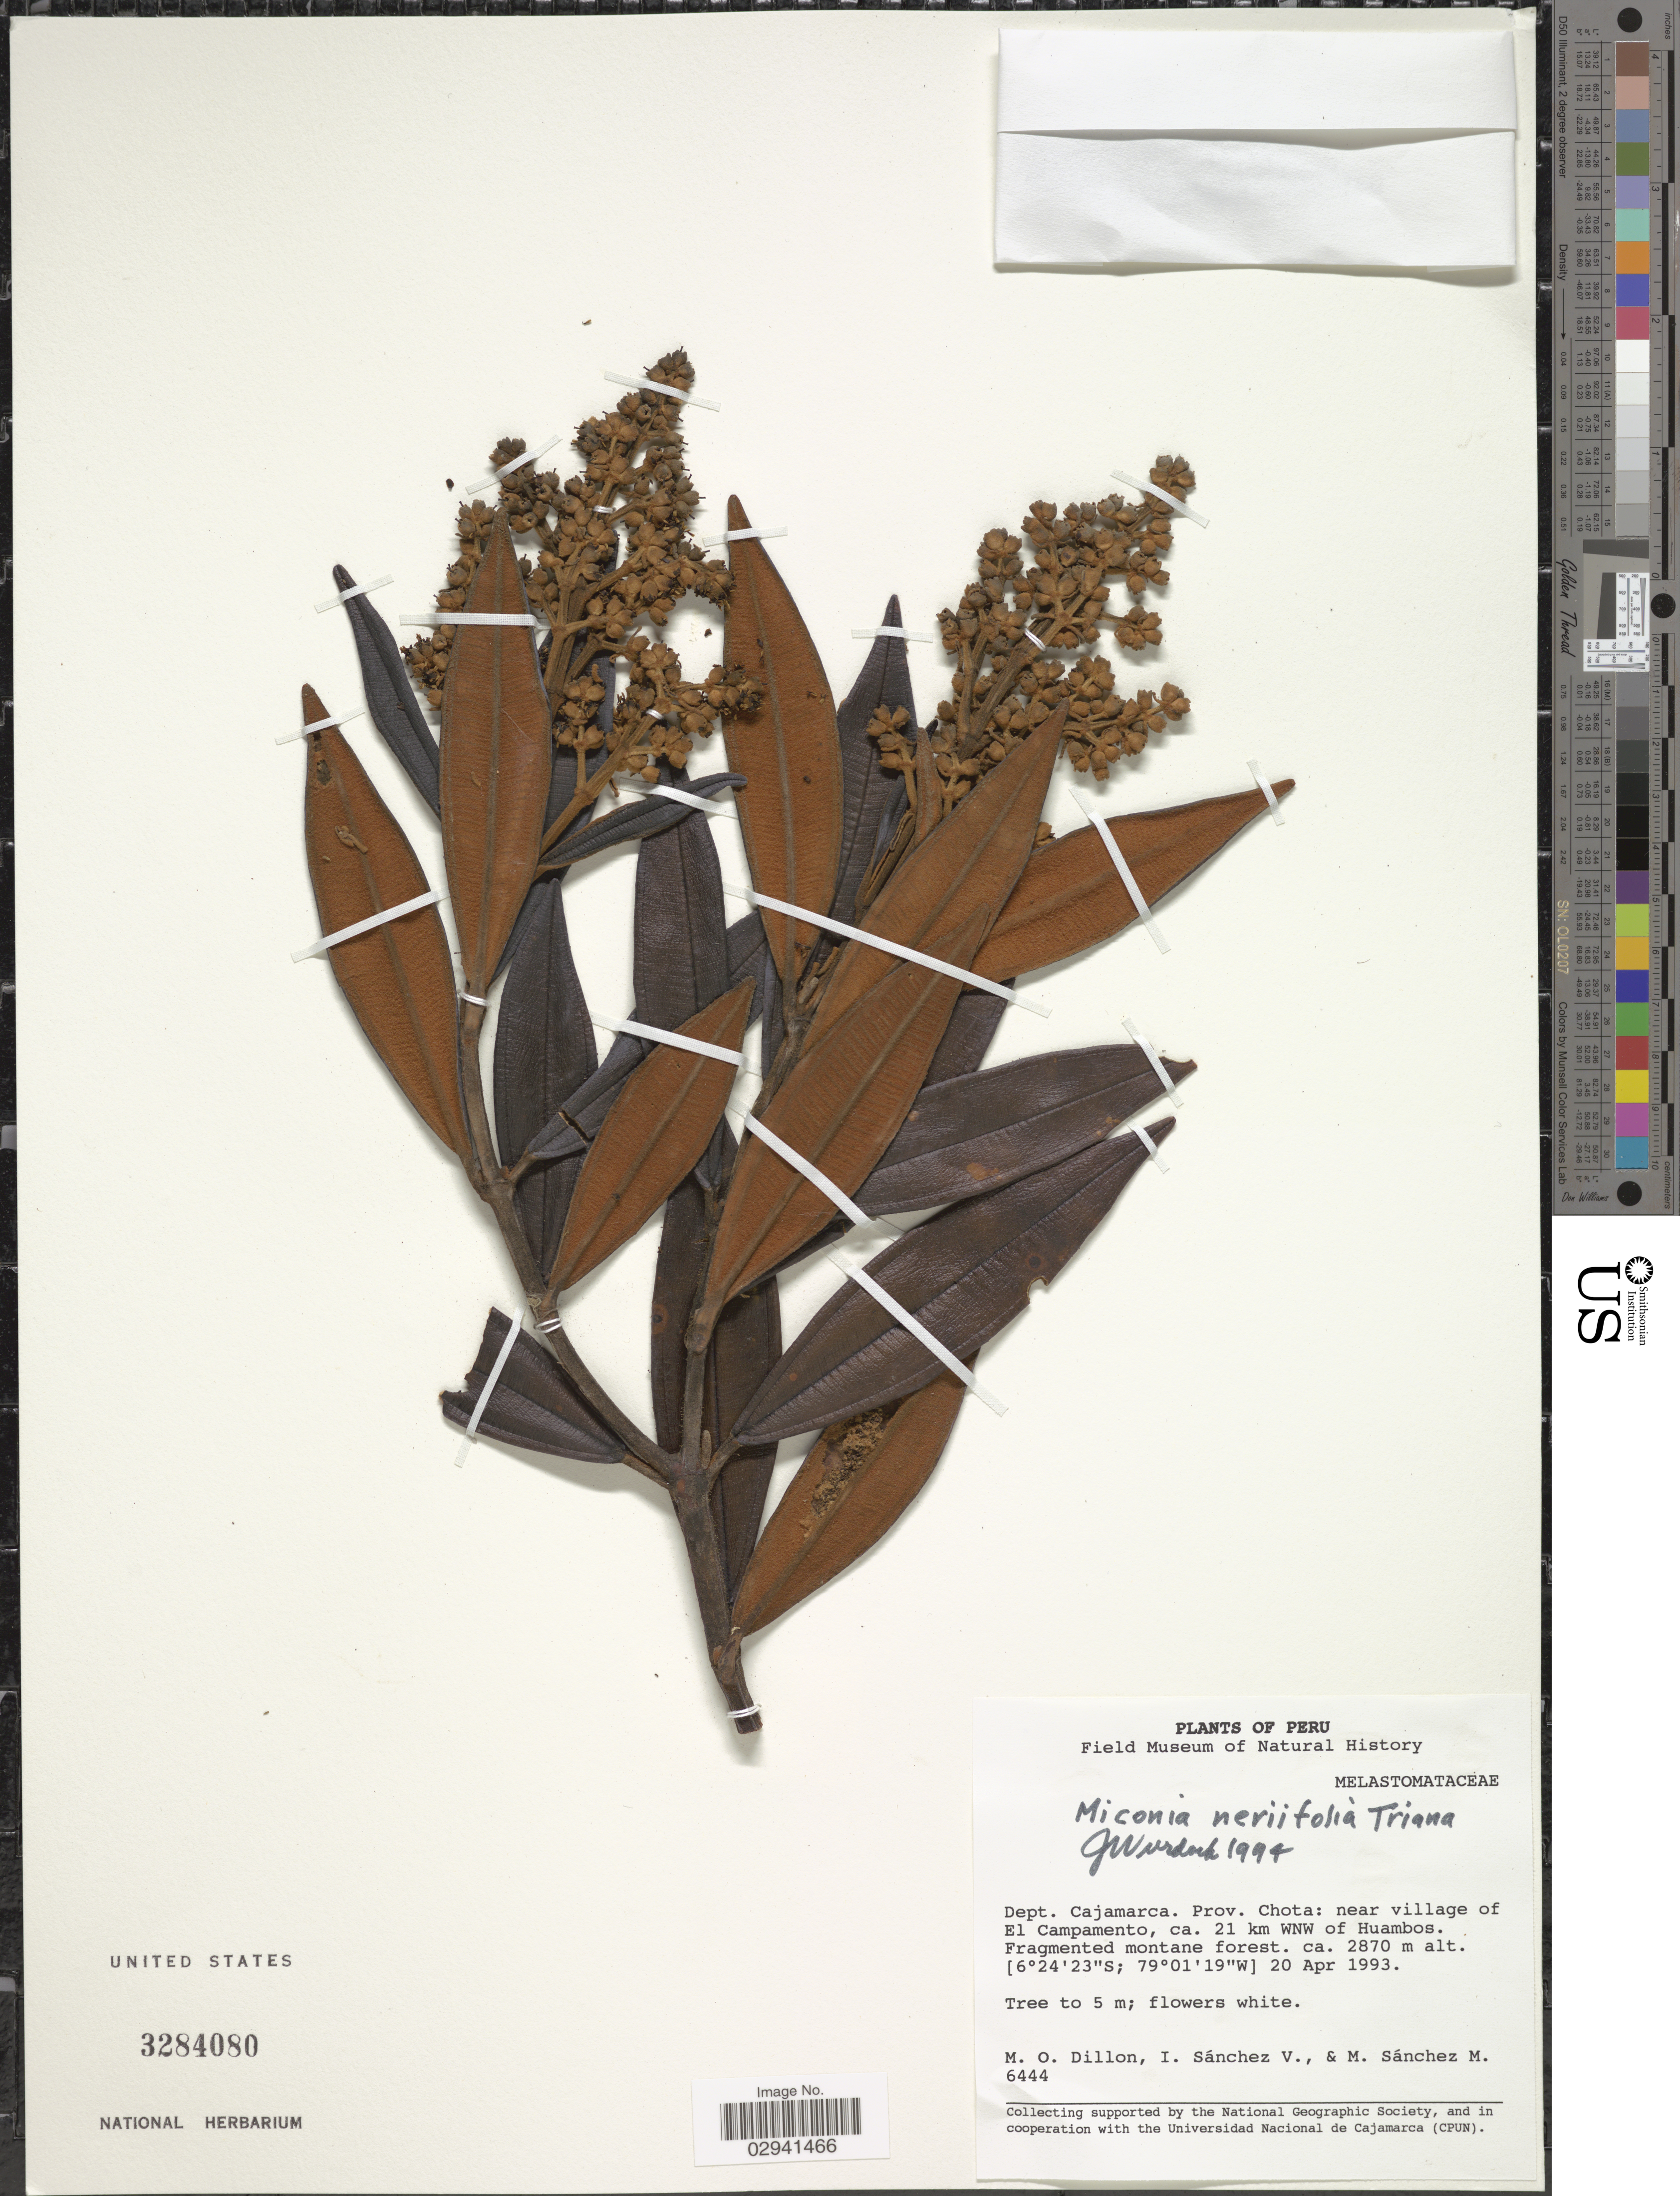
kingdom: Plantae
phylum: Tracheophyta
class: Magnoliopsida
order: Myrtales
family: Melastomataceae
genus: Miconia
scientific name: Miconia neriifolia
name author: Triana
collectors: M. O. Dillon, I. Sánchez Vega & M. Sánchez Montoya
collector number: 6444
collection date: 1993-04-20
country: Peru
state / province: Cajamarca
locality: Dept. Cajamarca, Prov. Chota, near village of El Campamento, ca. 21 km WNW of Huambos.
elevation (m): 2870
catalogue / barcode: US 3284080